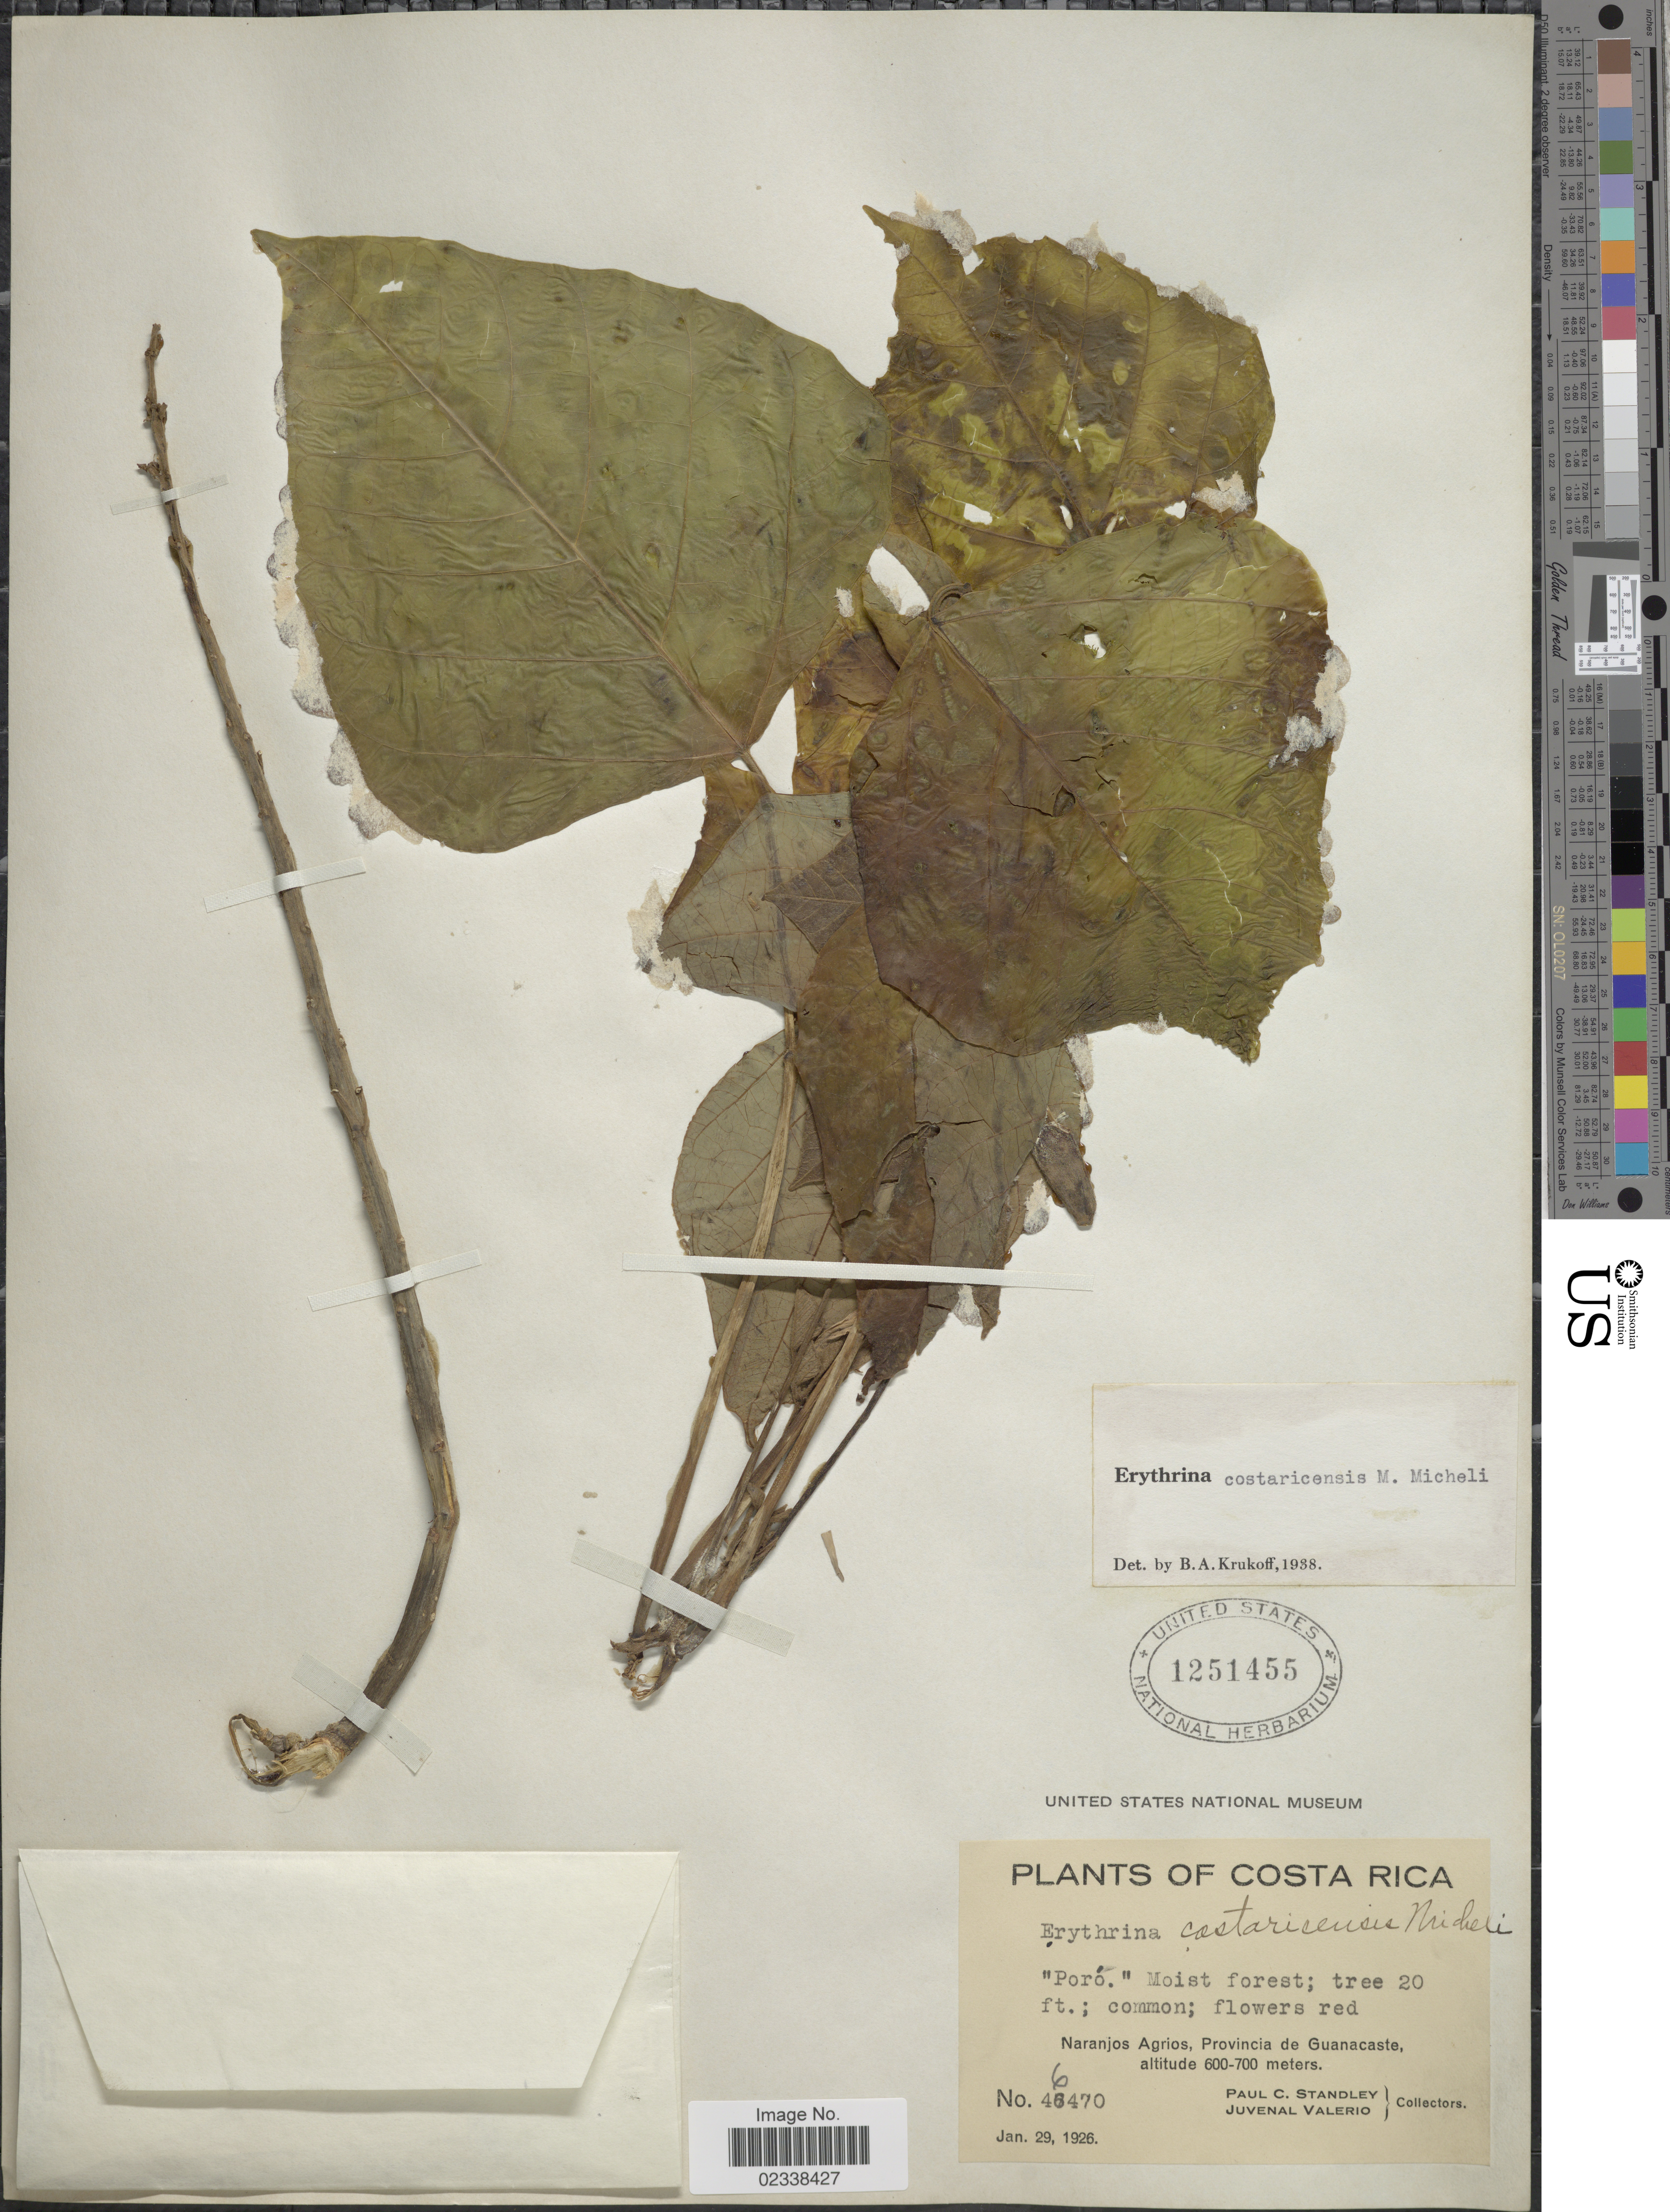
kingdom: Plantae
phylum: Tracheophyta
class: Magnoliopsida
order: Fabales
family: Fabaceae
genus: Erythrina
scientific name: Erythrina costaricensis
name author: Micheli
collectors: P. C. Standley & J. Valerio R.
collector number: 46470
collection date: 1926-01-29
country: Costa Rica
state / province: Guanacaste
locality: Naranjos Agrios, Provincia de Guanacaste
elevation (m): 600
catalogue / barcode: US 1251455